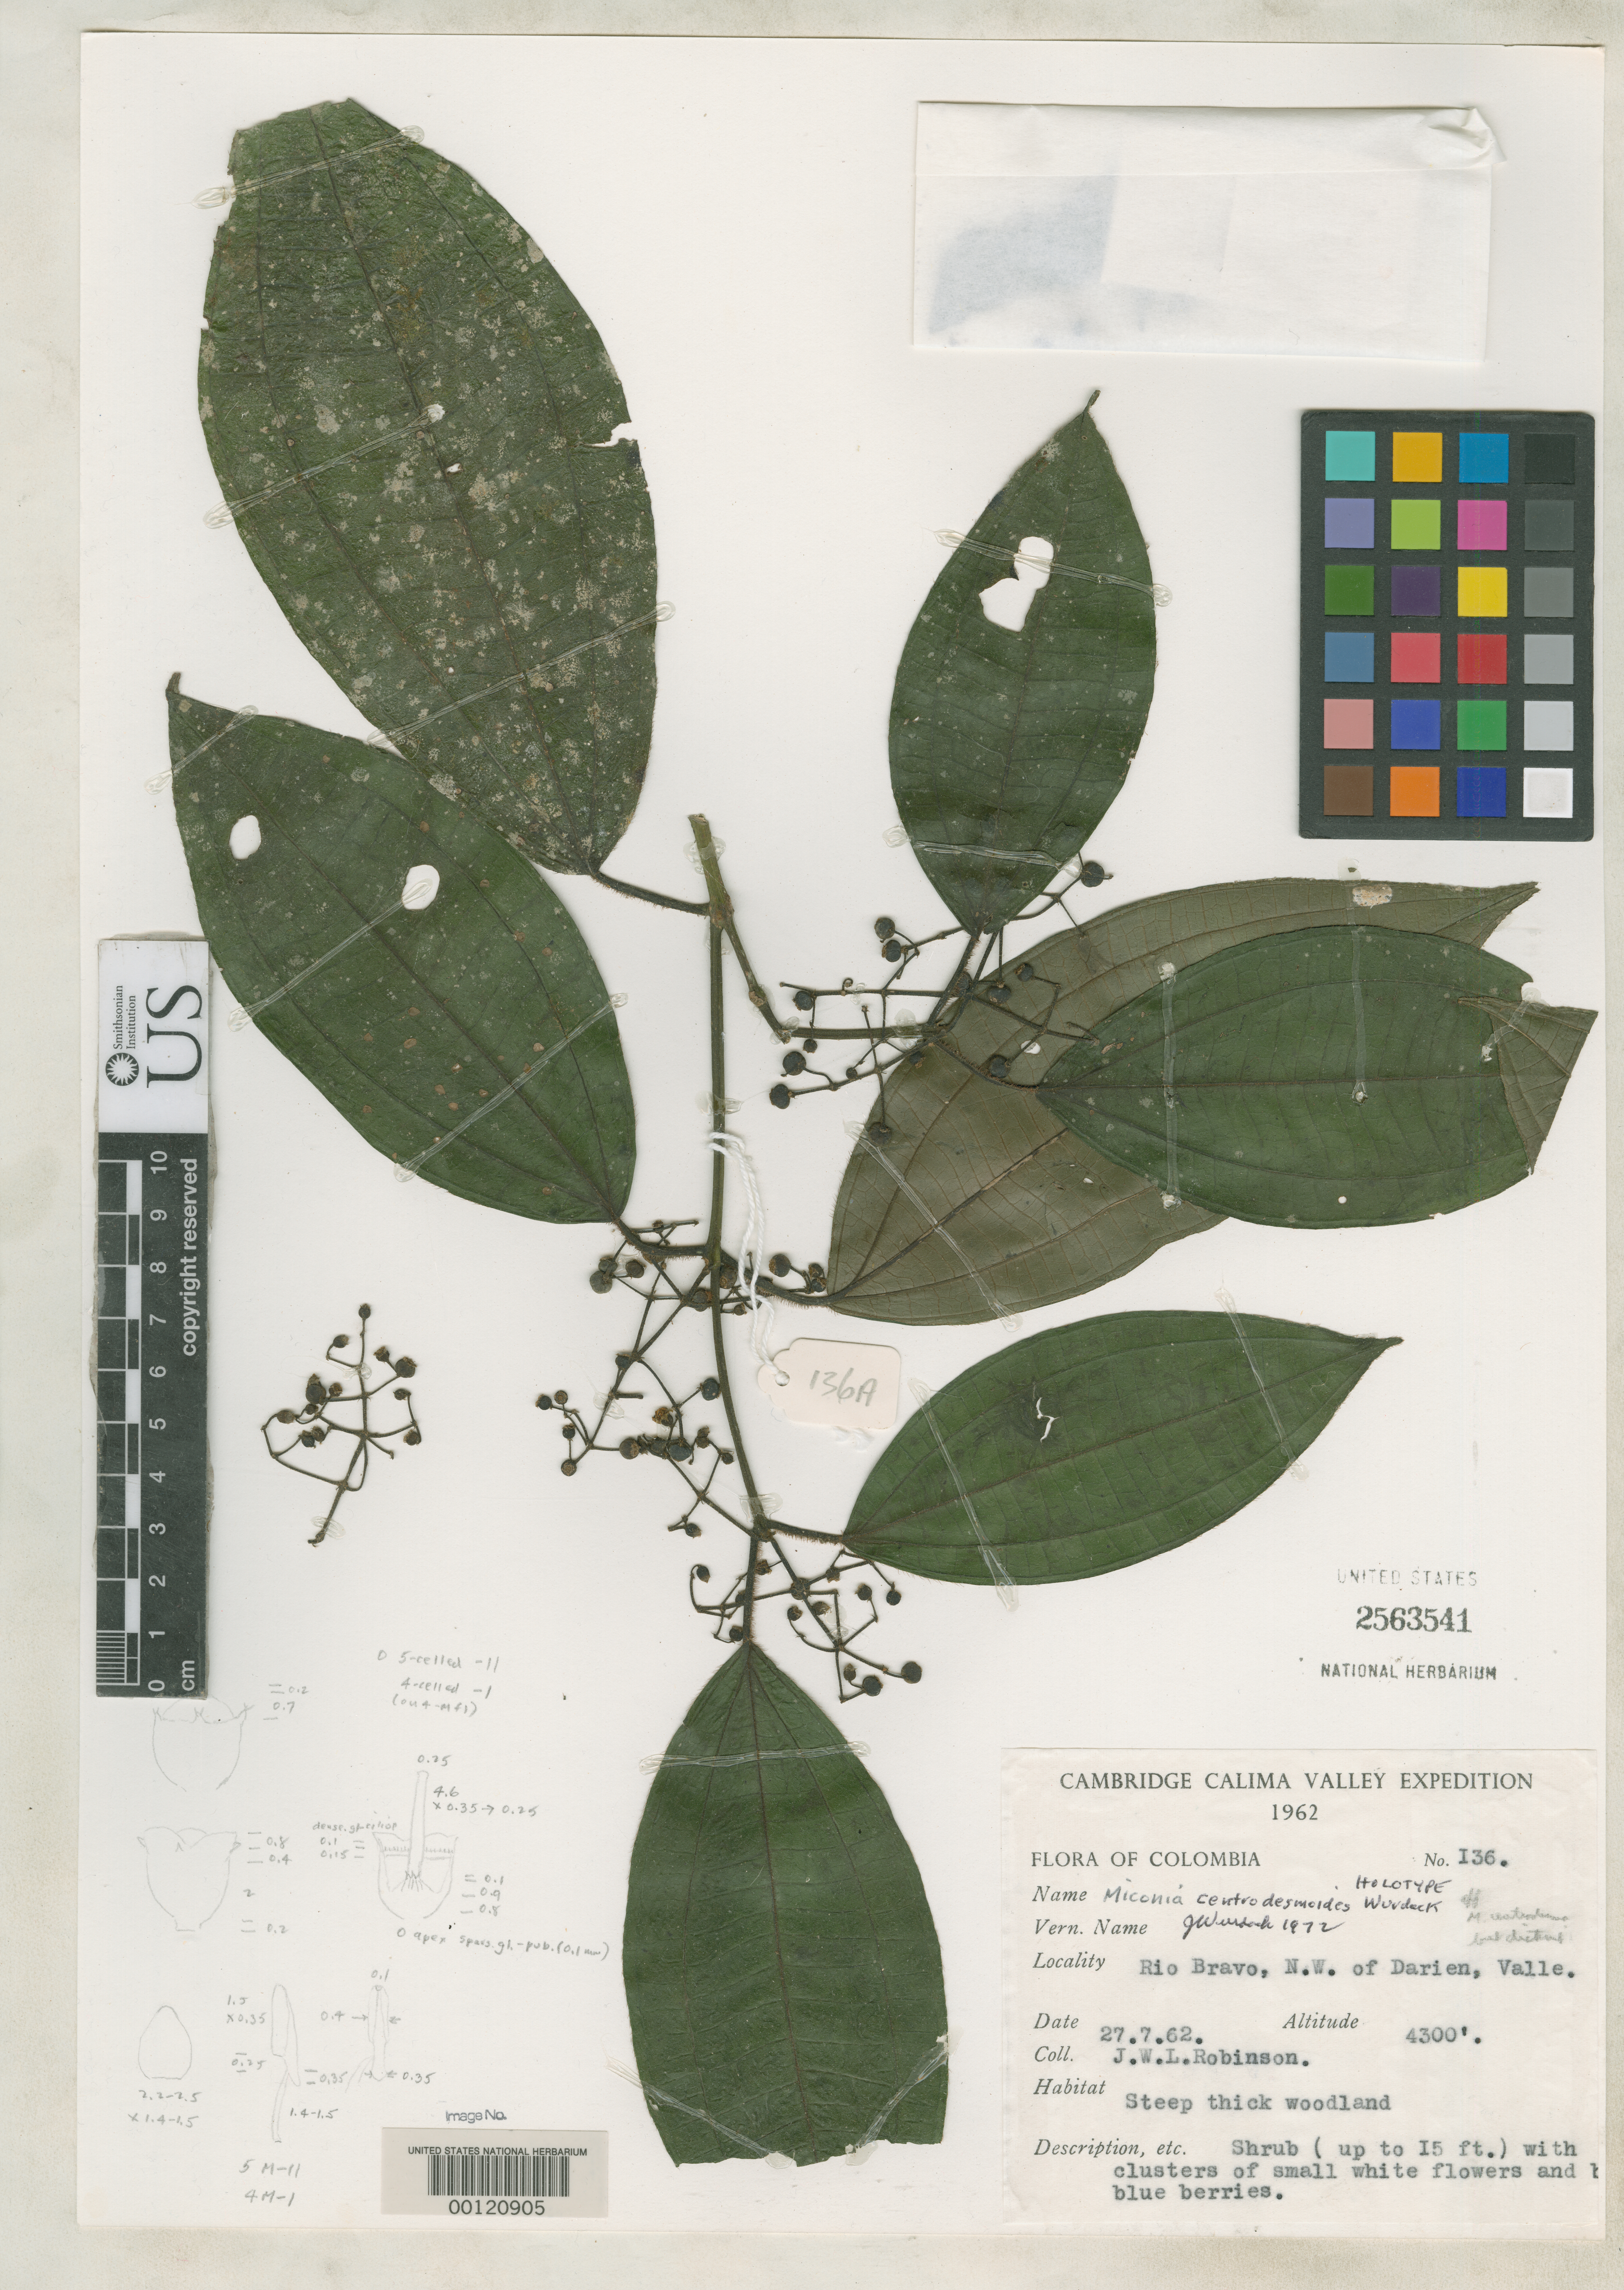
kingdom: Plantae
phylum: Tracheophyta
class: Magnoliopsida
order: Myrtales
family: Melastomataceae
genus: Miconia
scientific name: Miconia centrodesmoides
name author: Wurdack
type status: Holotype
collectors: J. W. Robinson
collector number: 136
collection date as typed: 27 Jul 1962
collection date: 1962-07-27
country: Colombia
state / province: Valle del Cauca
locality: Rio Bravo, NW of Darien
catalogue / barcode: US 2563541